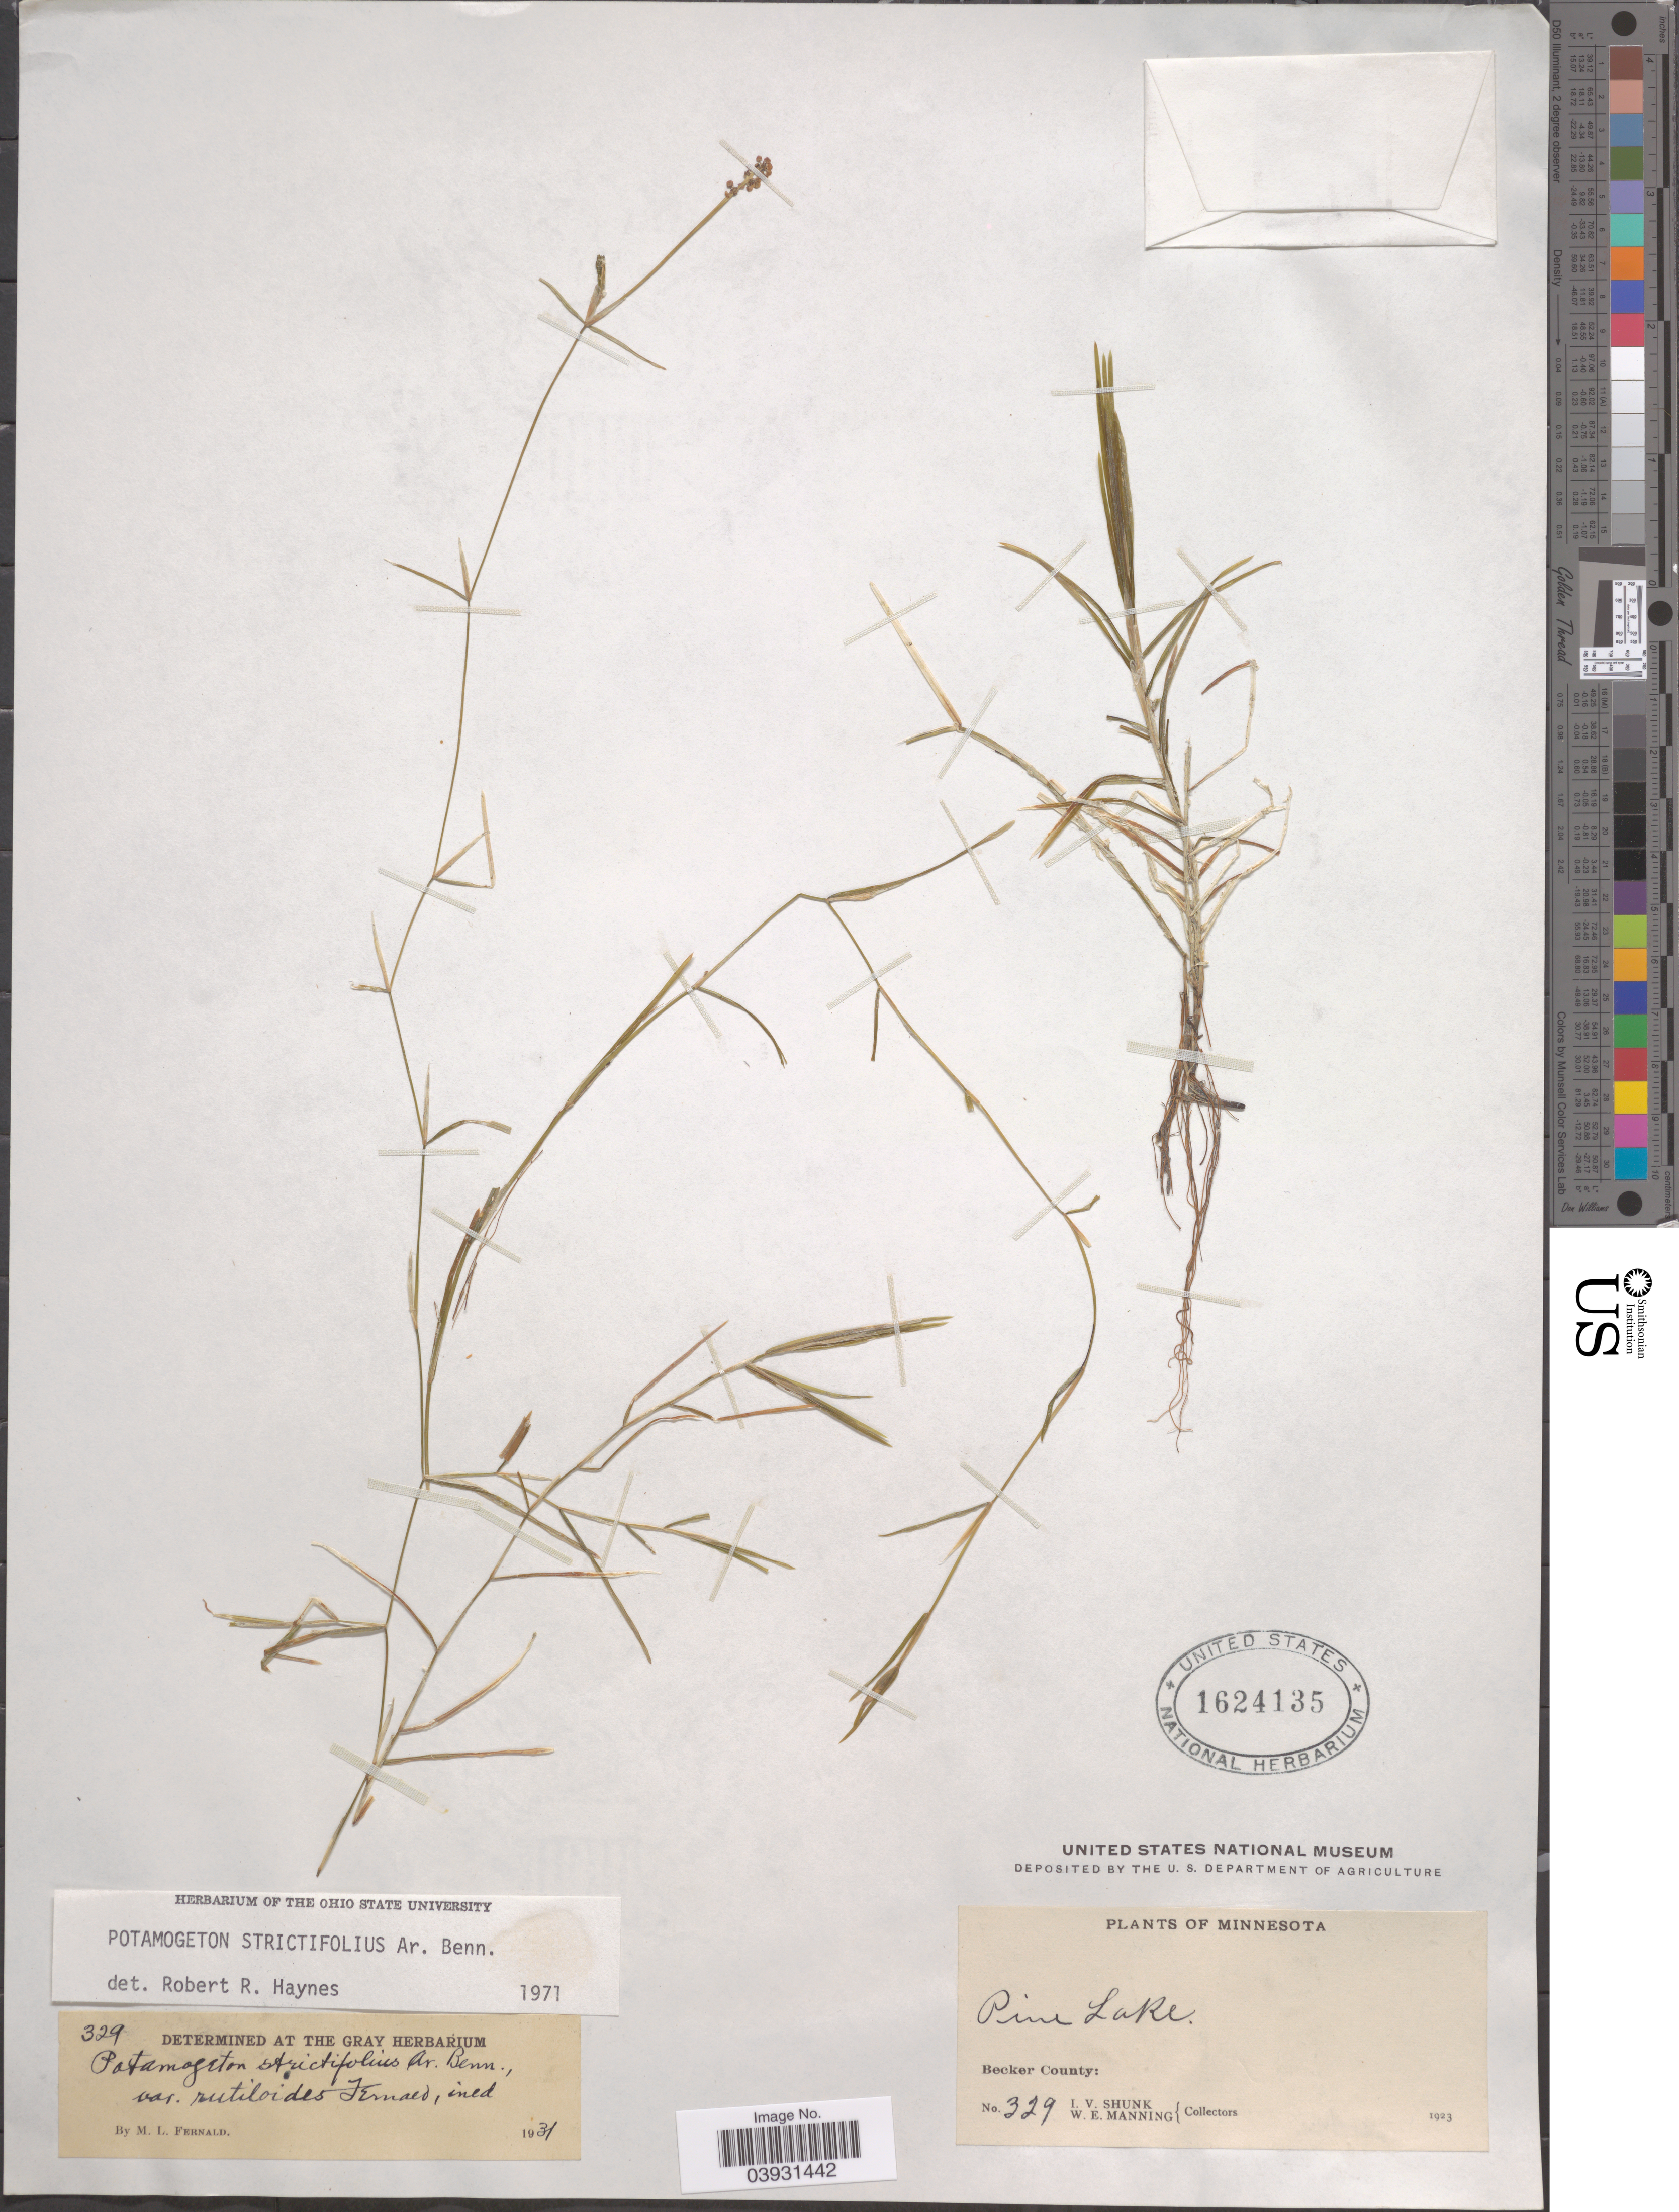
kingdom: Plantae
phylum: Tracheophyta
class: Liliopsida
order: Alismatales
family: Potamogetonaceae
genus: Potamogeton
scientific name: Potamogeton strictifolius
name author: A. Benn.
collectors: I. Shunk & W. Manning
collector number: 329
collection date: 1923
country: United States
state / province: Minnesota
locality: Pine Lake. Becker County.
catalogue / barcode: US 1624135